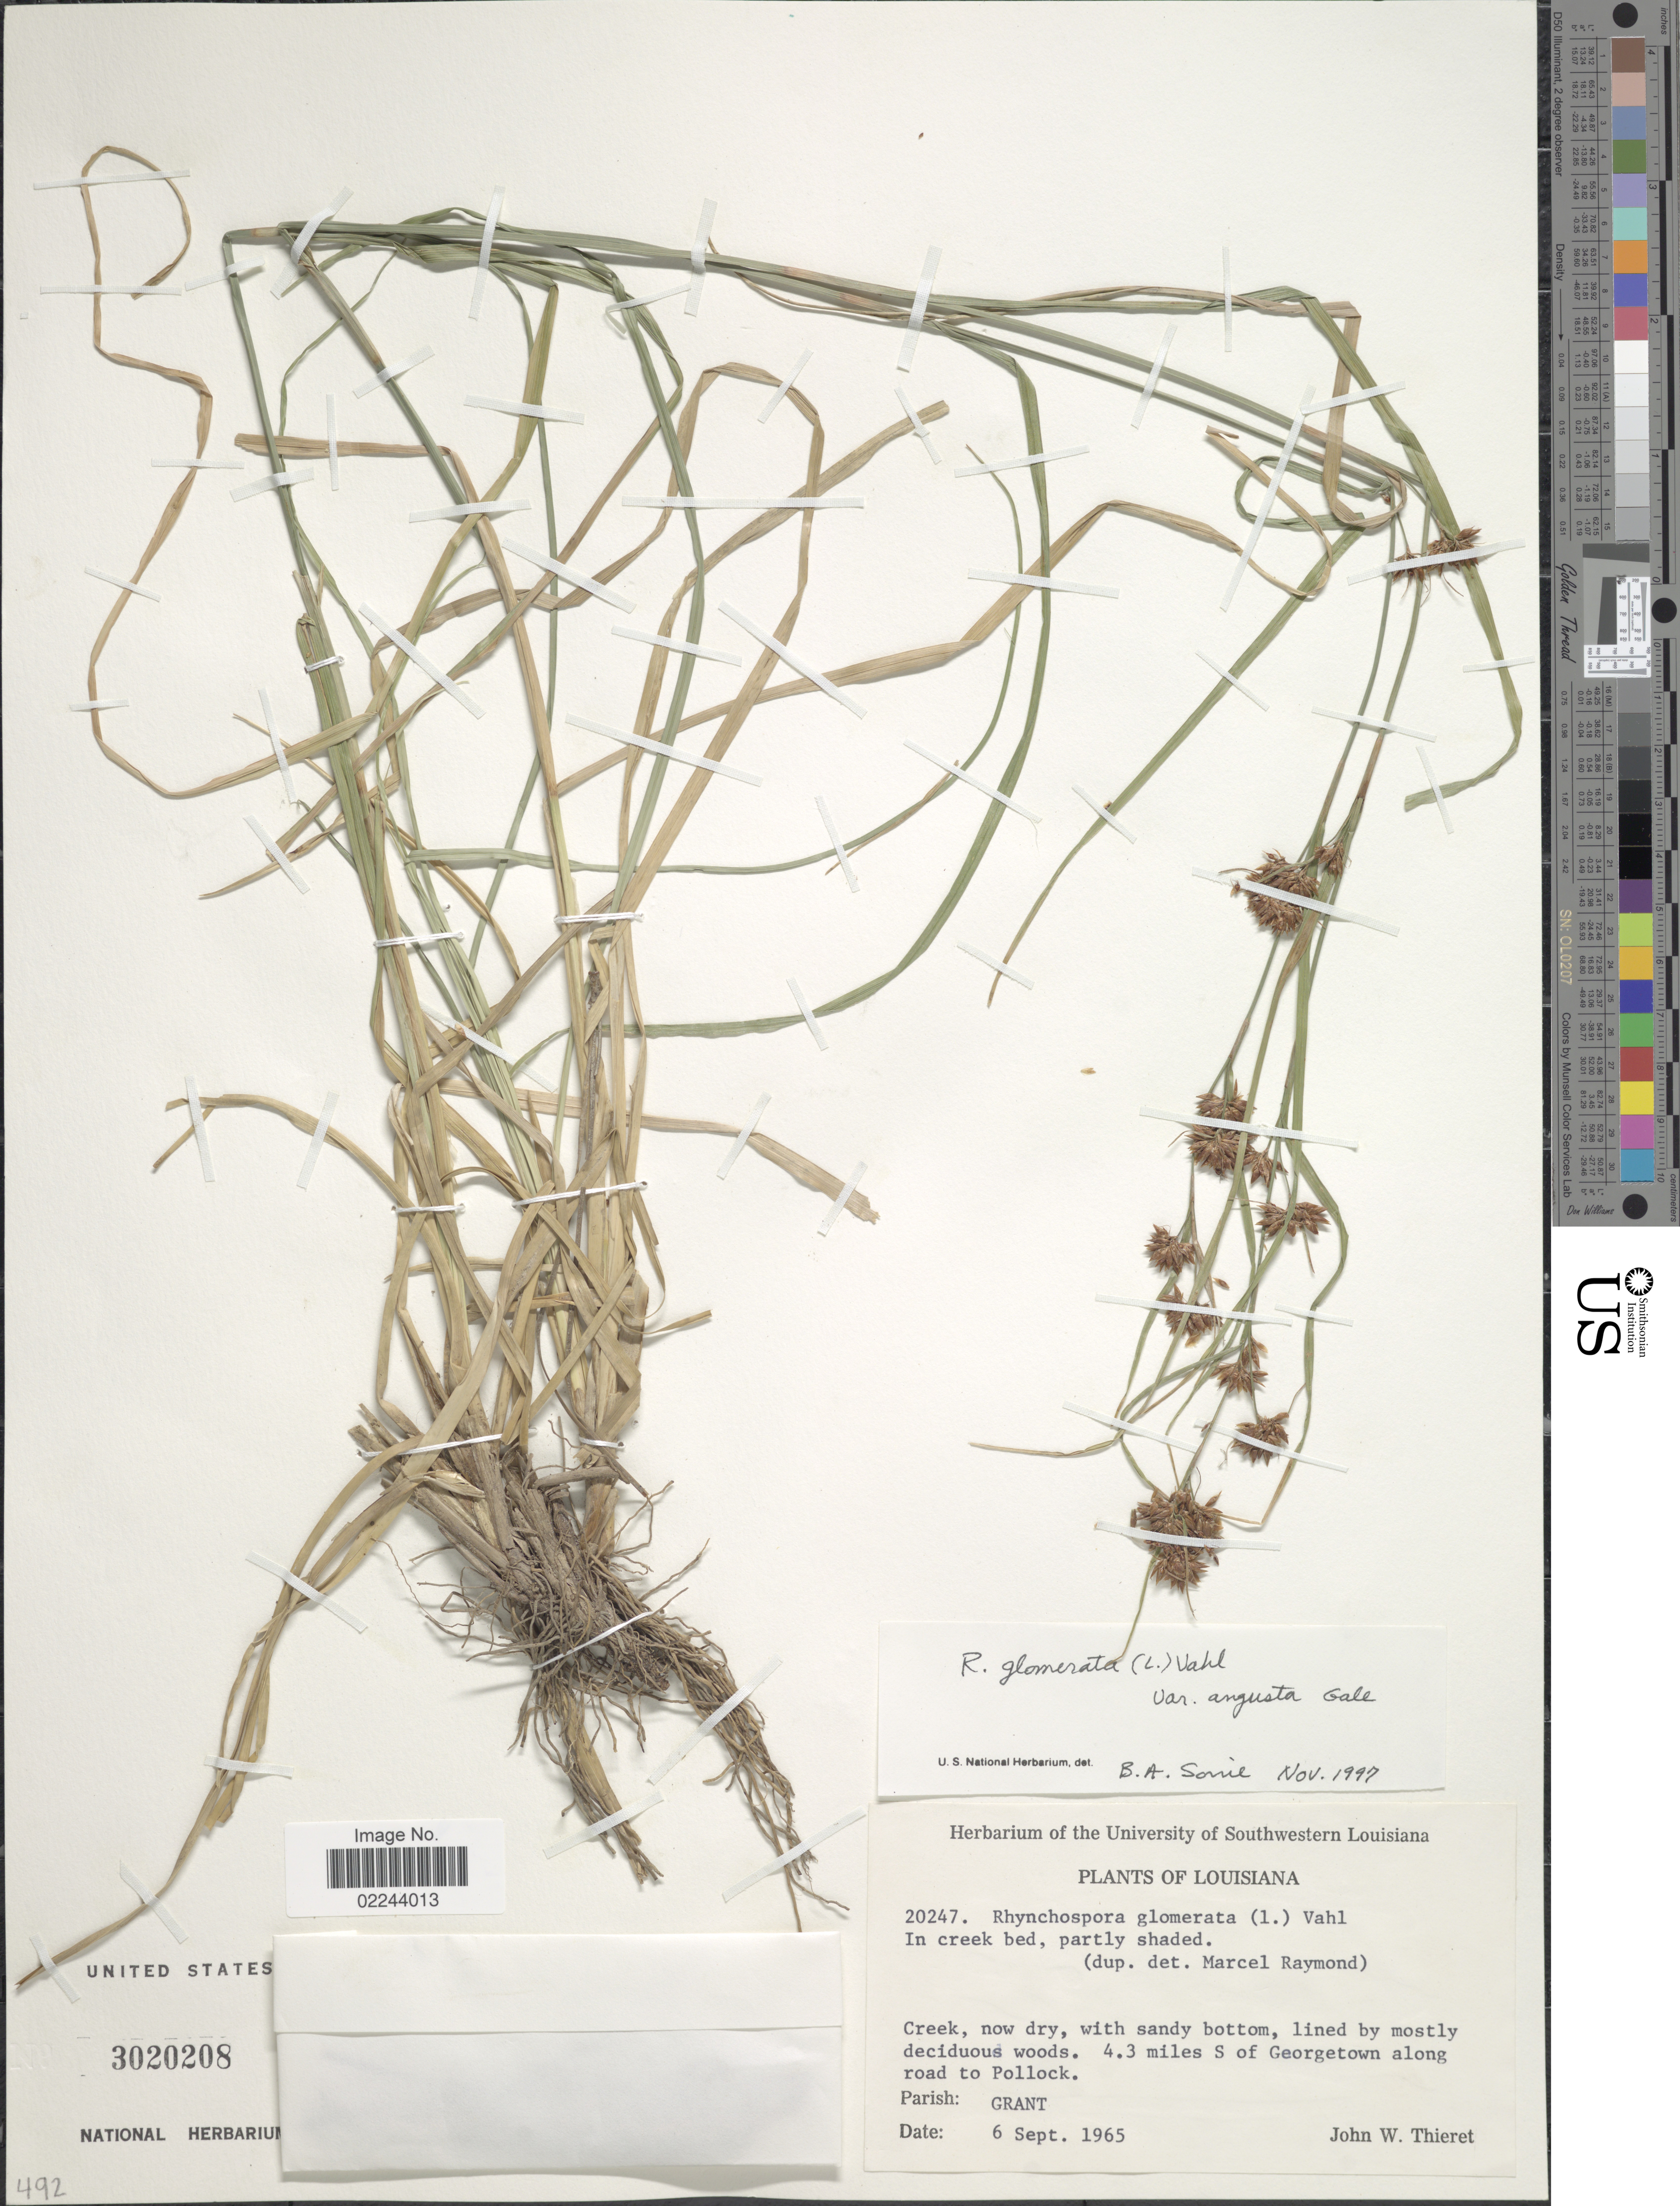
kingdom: Plantae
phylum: Tracheophyta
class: Liliopsida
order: Poales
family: Cyperaceae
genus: Rhynchospora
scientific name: Rhynchospora glomerata var. angusta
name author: Gale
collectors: J. W. Thieret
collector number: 20247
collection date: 1965-09-06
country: United States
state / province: Louisiana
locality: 4.3 miles S of Georgetown along road to Pollock, Parish Grant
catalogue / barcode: US 3020208